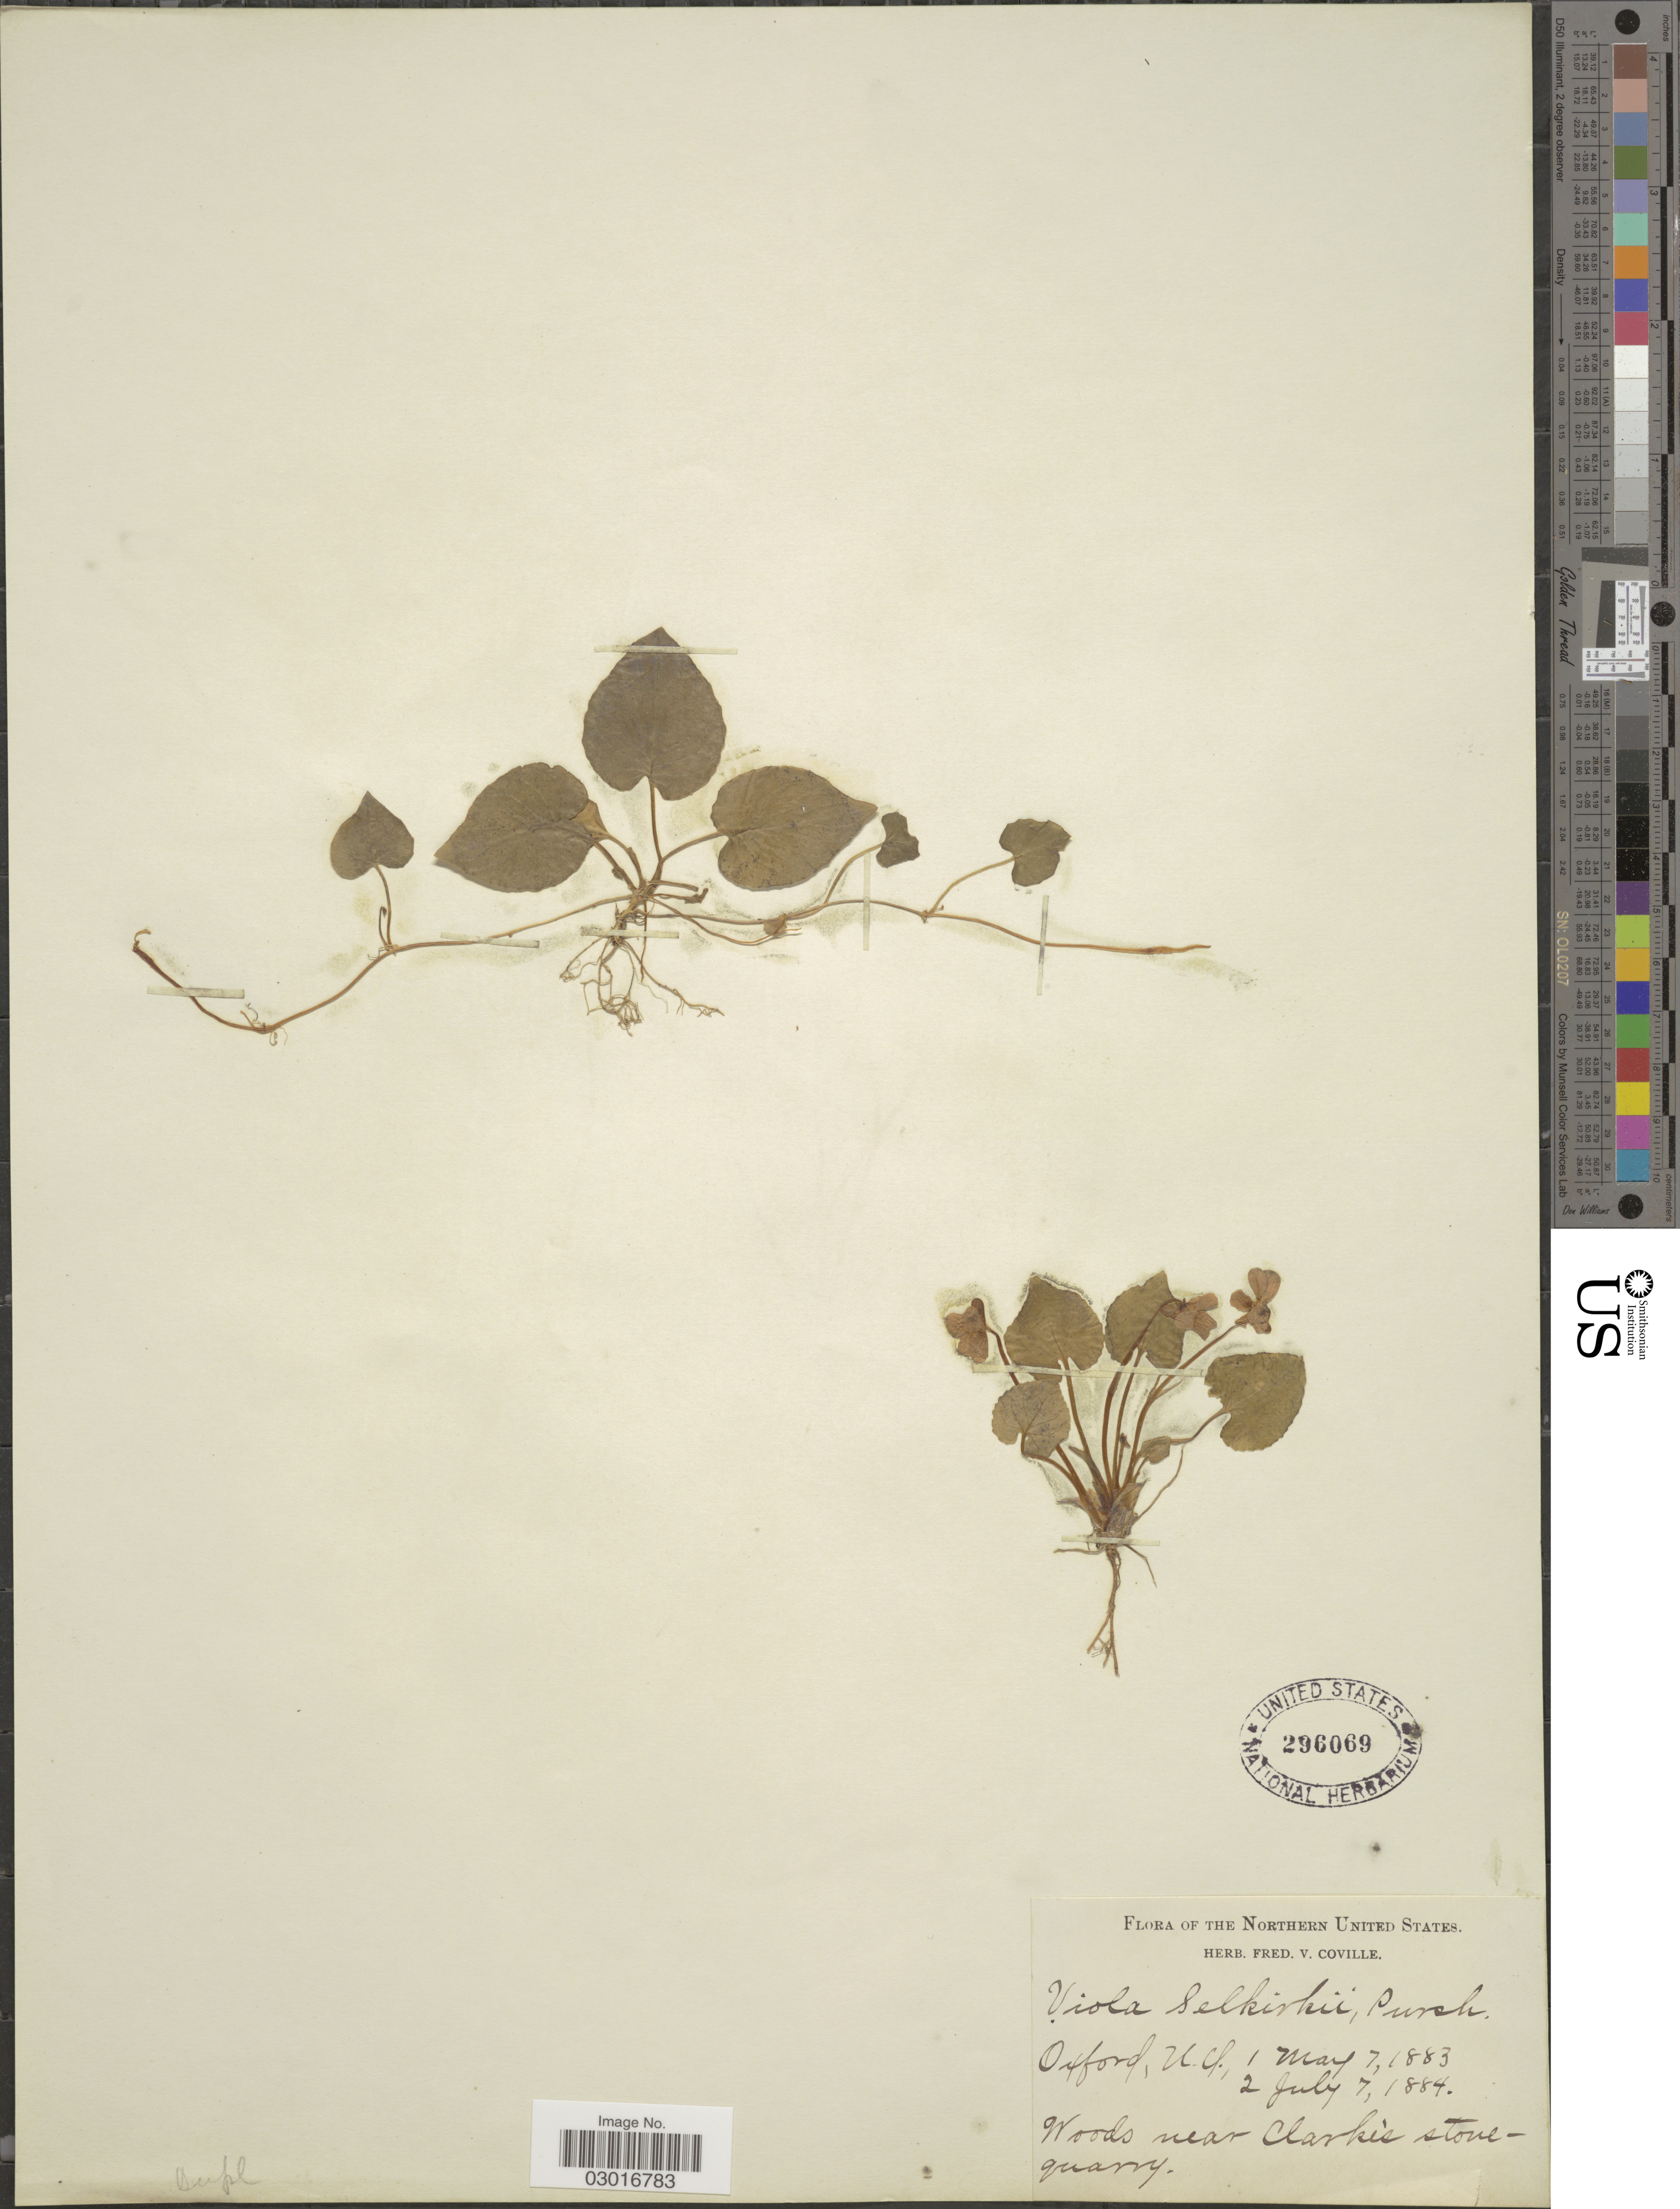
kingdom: Plantae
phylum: Tracheophyta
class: Magnoliopsida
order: Malpighiales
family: Violaceae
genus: Viola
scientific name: Viola selkirkii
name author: Pursh ex Goldie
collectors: ex herb. Fred. V. Coville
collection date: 1883-05-07/1884-07-07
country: United States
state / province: New York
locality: Oxford. Woods near Clarke's stone-quarry. Northern United States.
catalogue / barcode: US 296069